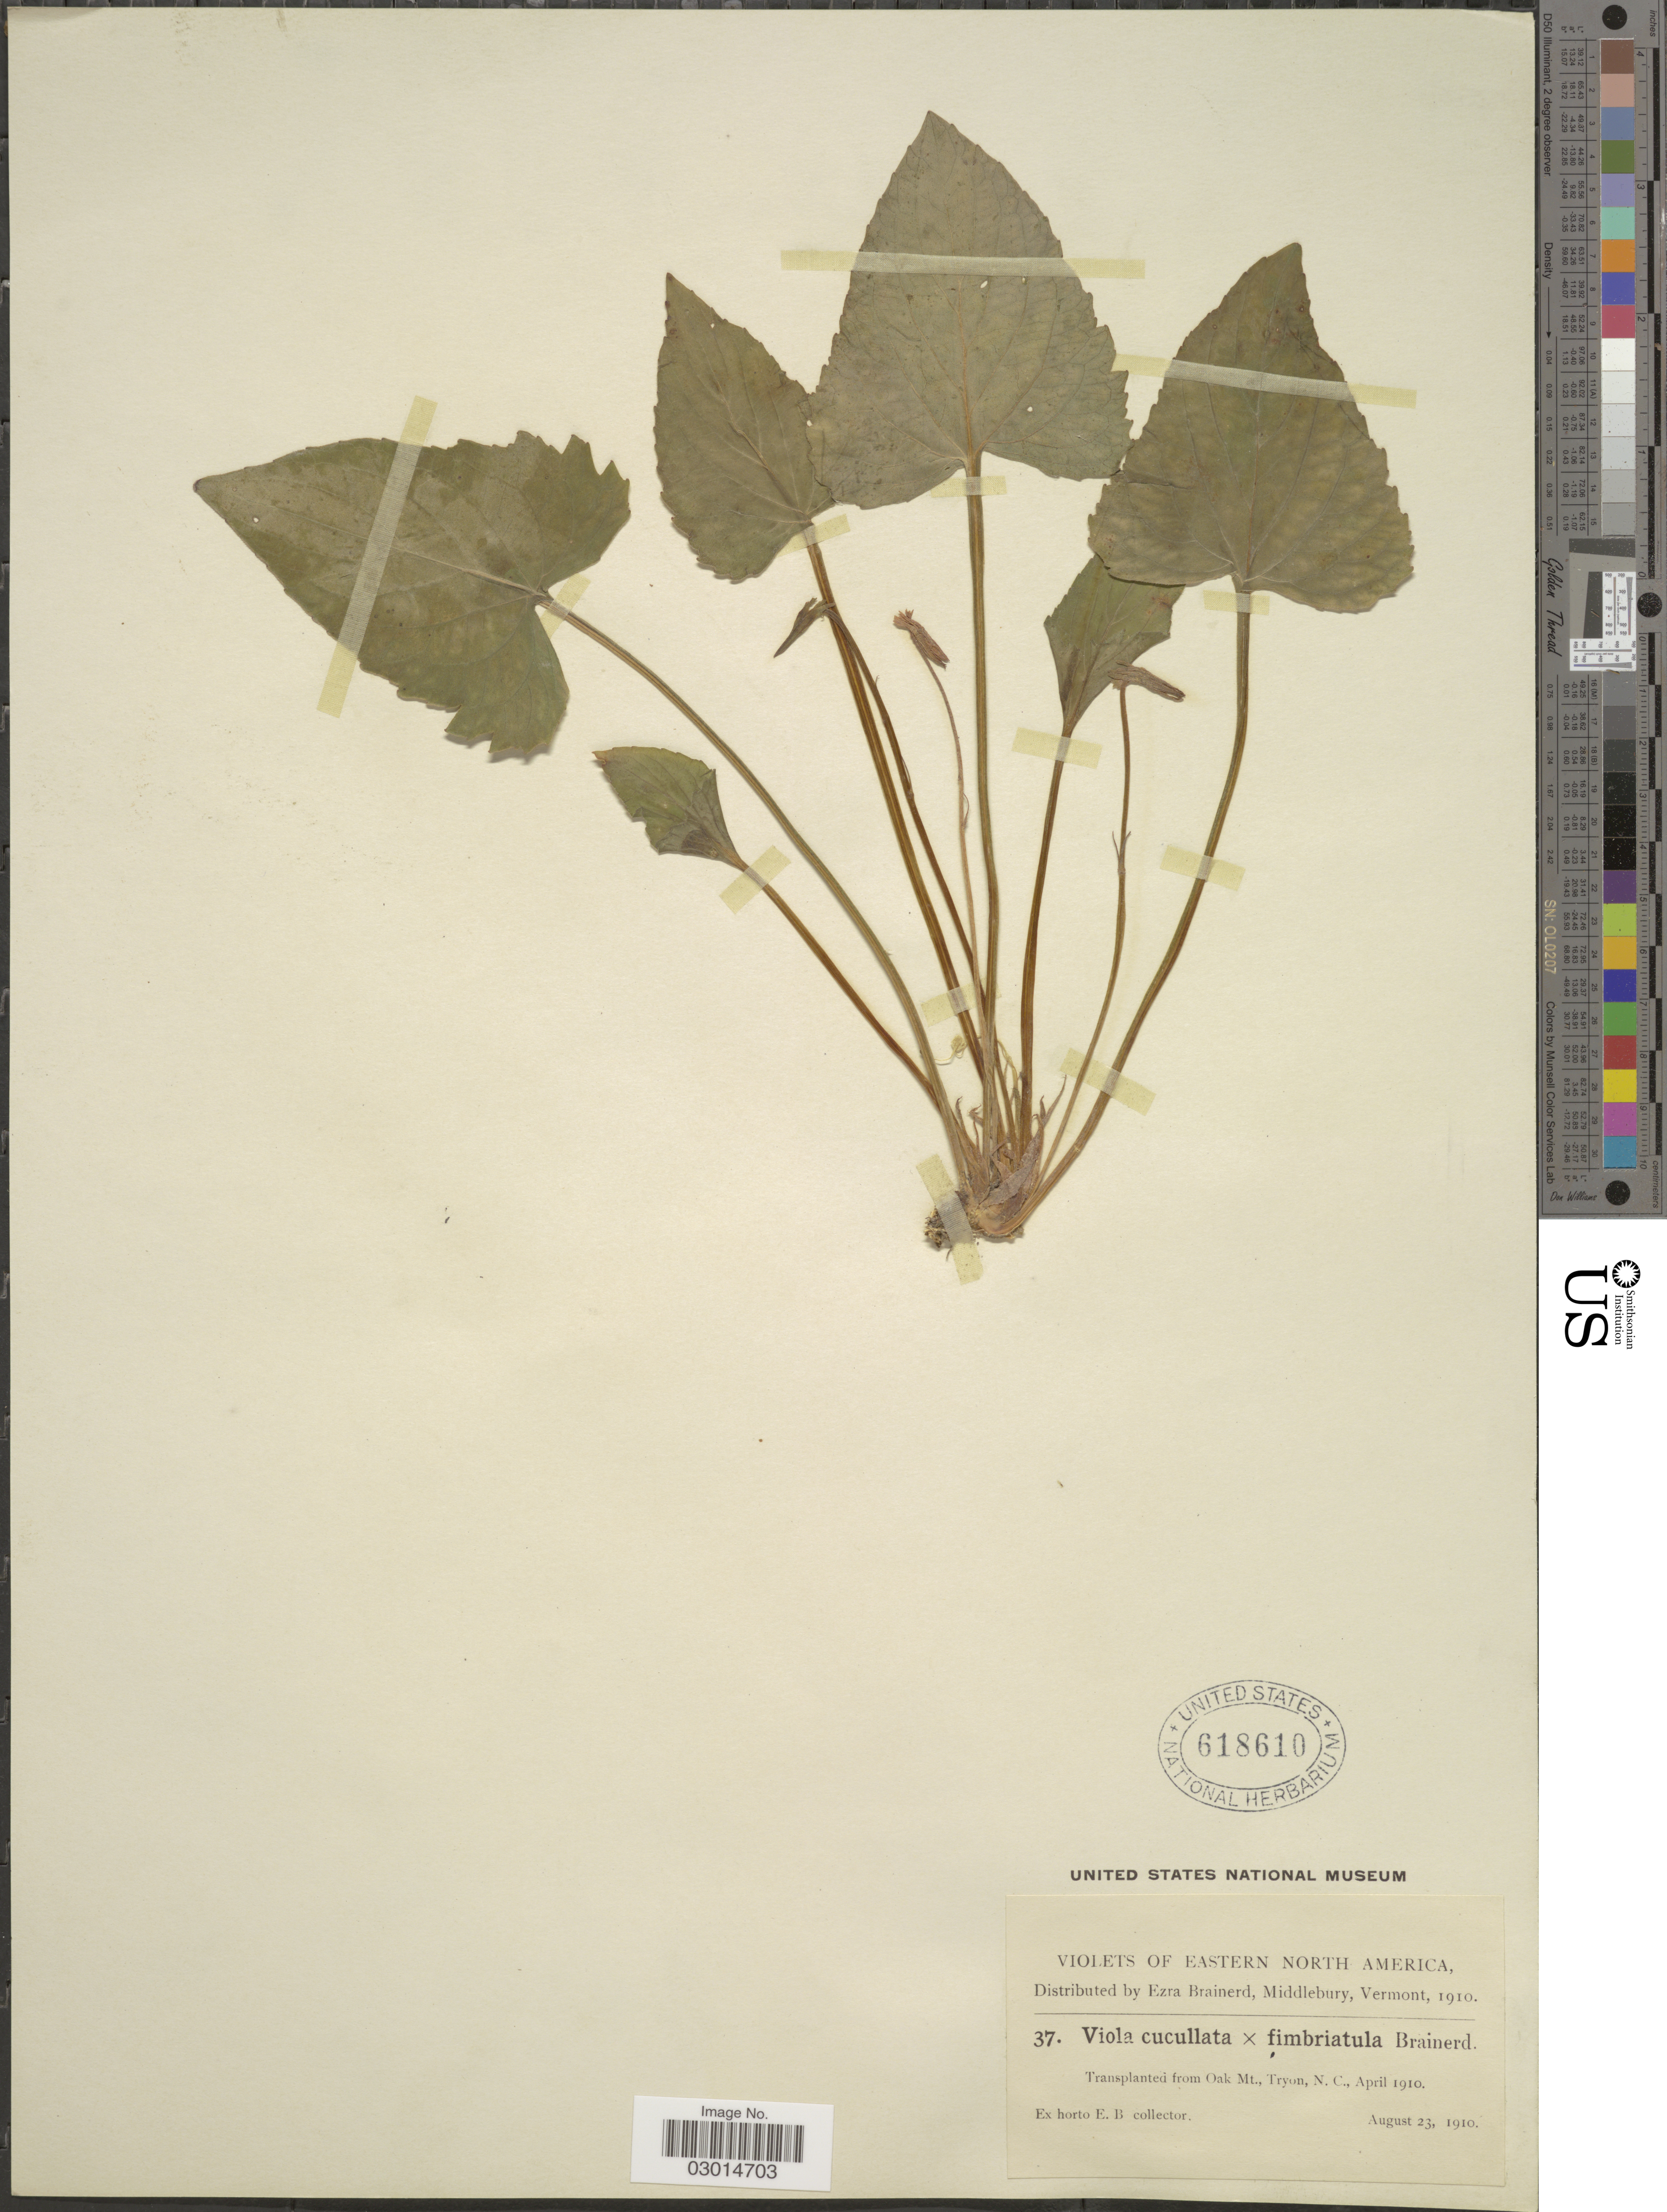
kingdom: Plantae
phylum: Tracheophyta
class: Magnoliopsida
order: Malpighiales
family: Violaceae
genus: Viola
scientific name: Viola cucullata x V. fimbriatula Small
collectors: ex herb. Ezra Brainerd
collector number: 37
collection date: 1910-08-23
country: United States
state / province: North Carolina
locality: Eastern North America. Transplanted from Oak Mt., Tryon, N.C.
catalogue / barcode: US 618610